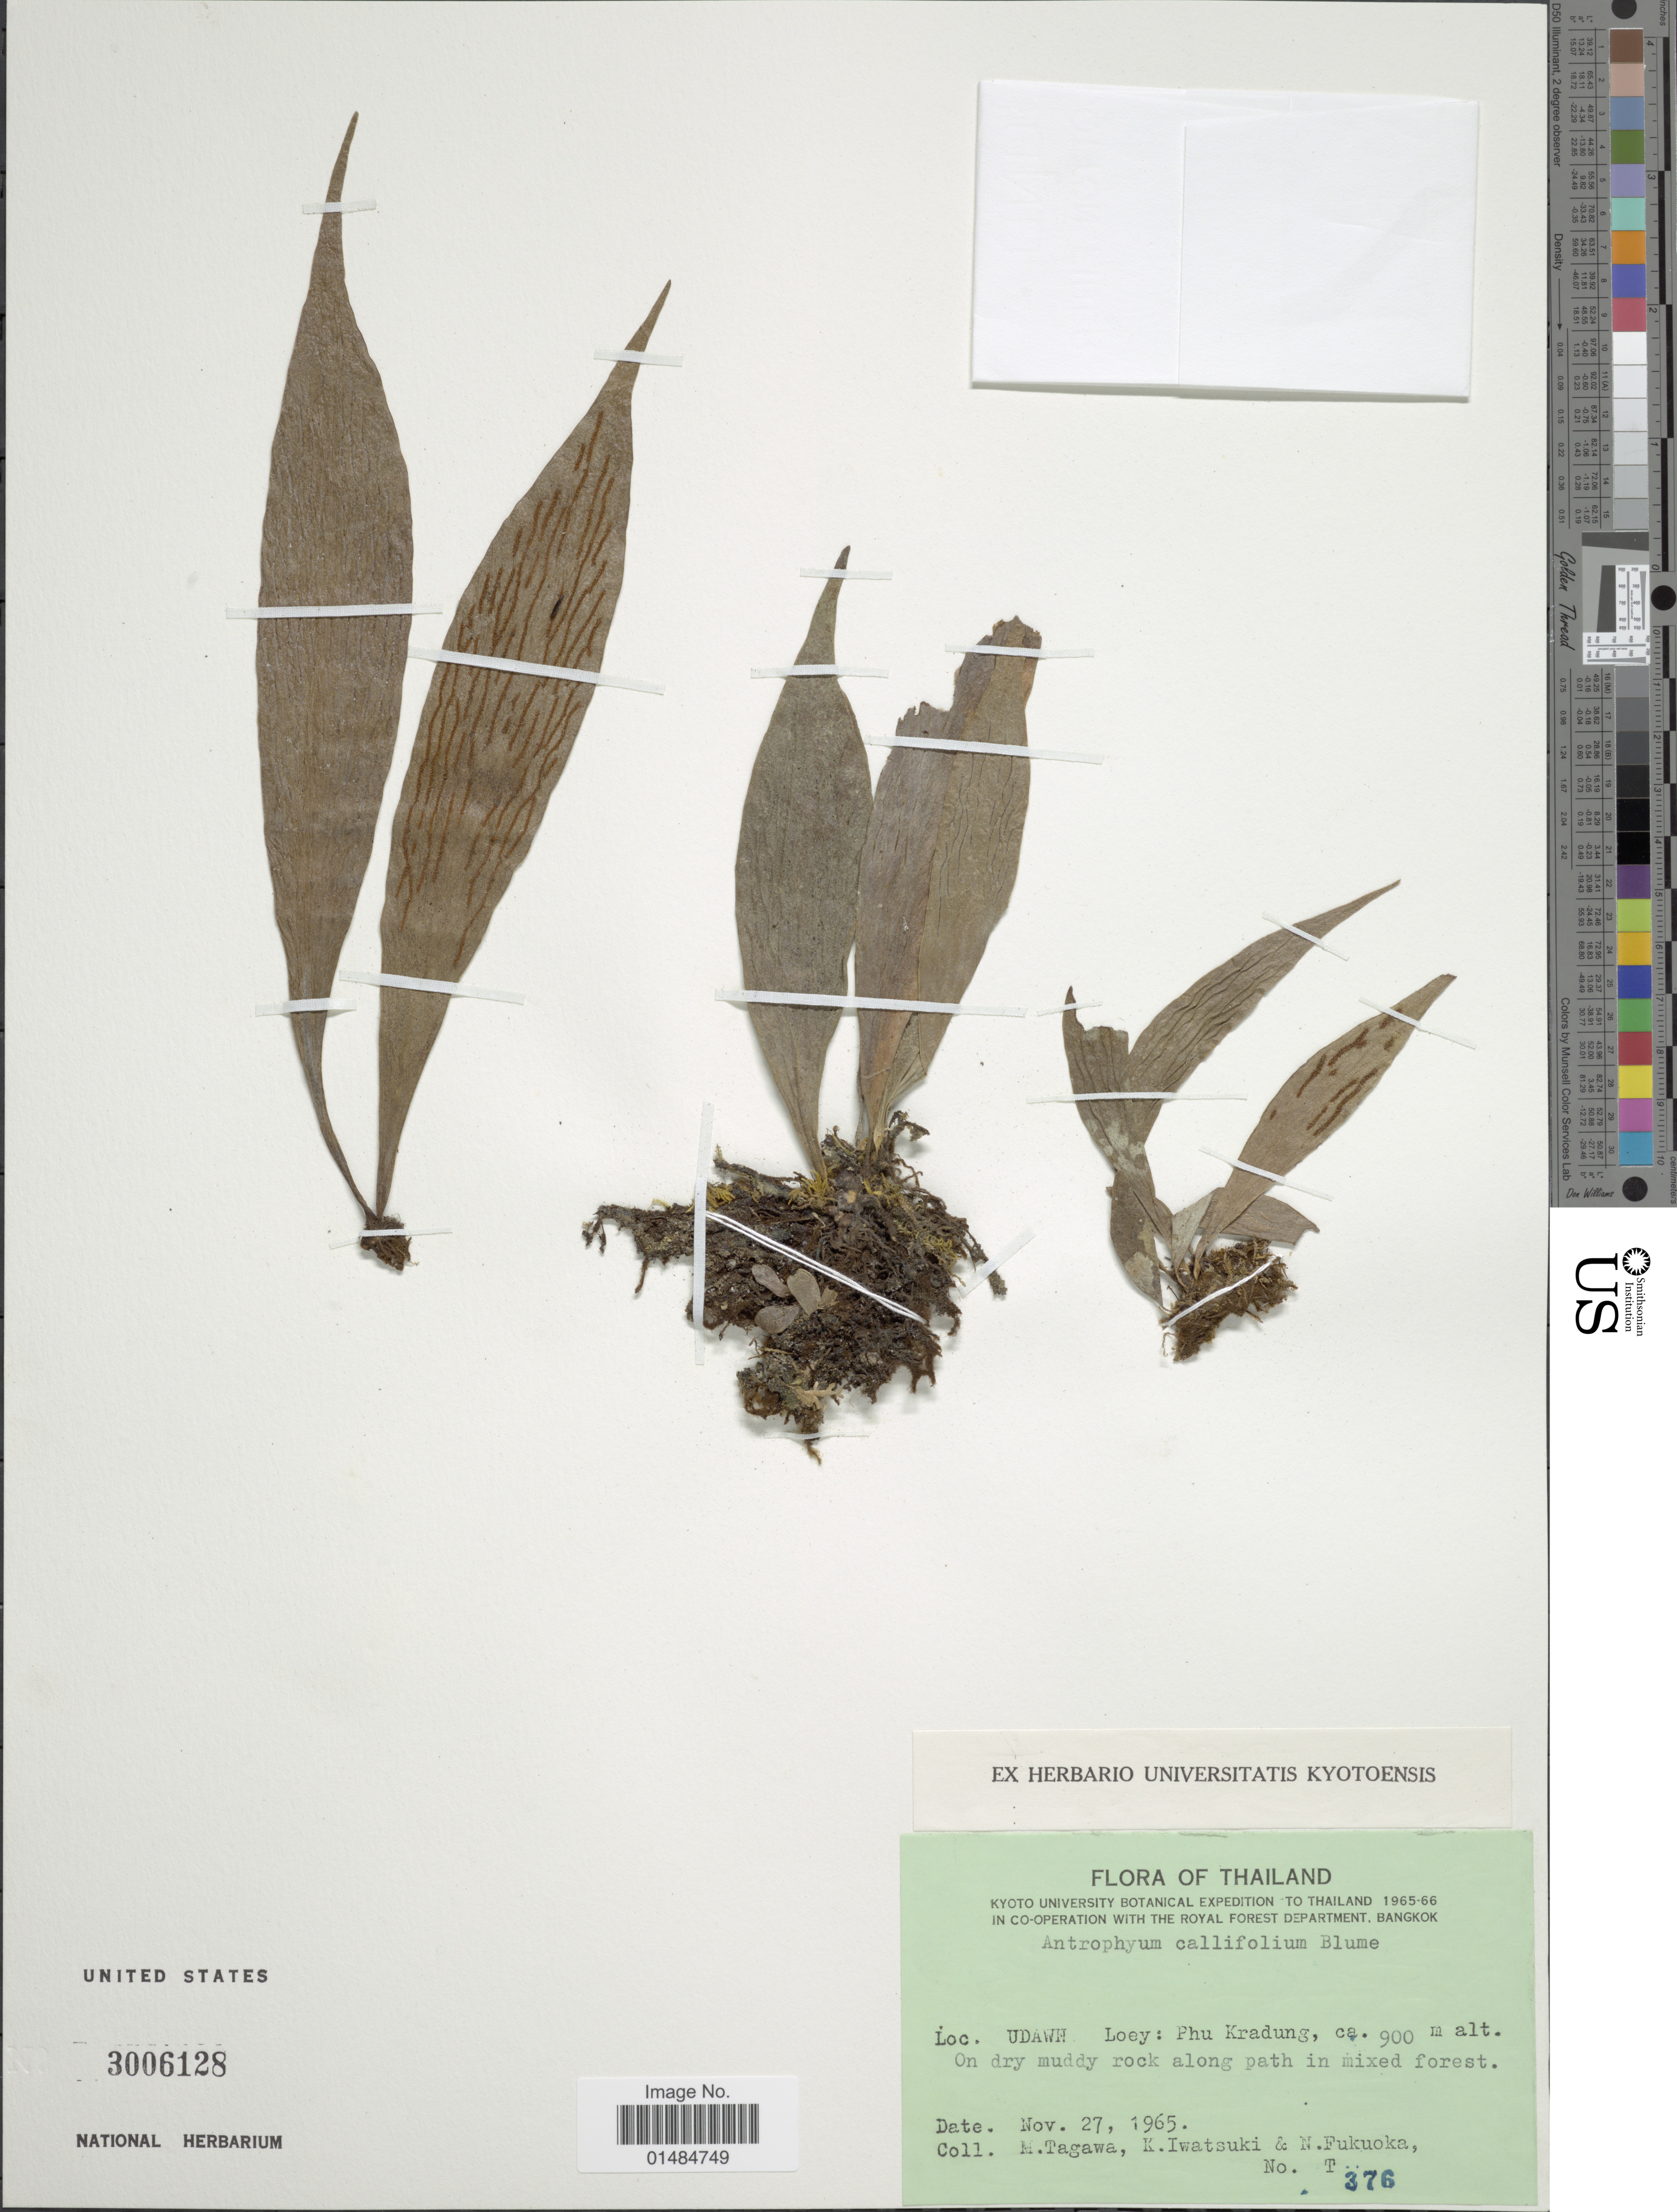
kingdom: Plantae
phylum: Tracheophyta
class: Polypodiopsida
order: Polypodiales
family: Pteridaceae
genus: Antrophyum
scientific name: Antrophyum callifolium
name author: Blume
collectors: M. Tagawa, K. Iwatsuki & N. Fukuoka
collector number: T 376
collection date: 1965-11-27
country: Thailand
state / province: Loei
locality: Udawn. Loey: Phu Kradung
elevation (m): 900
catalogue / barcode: US 3006128